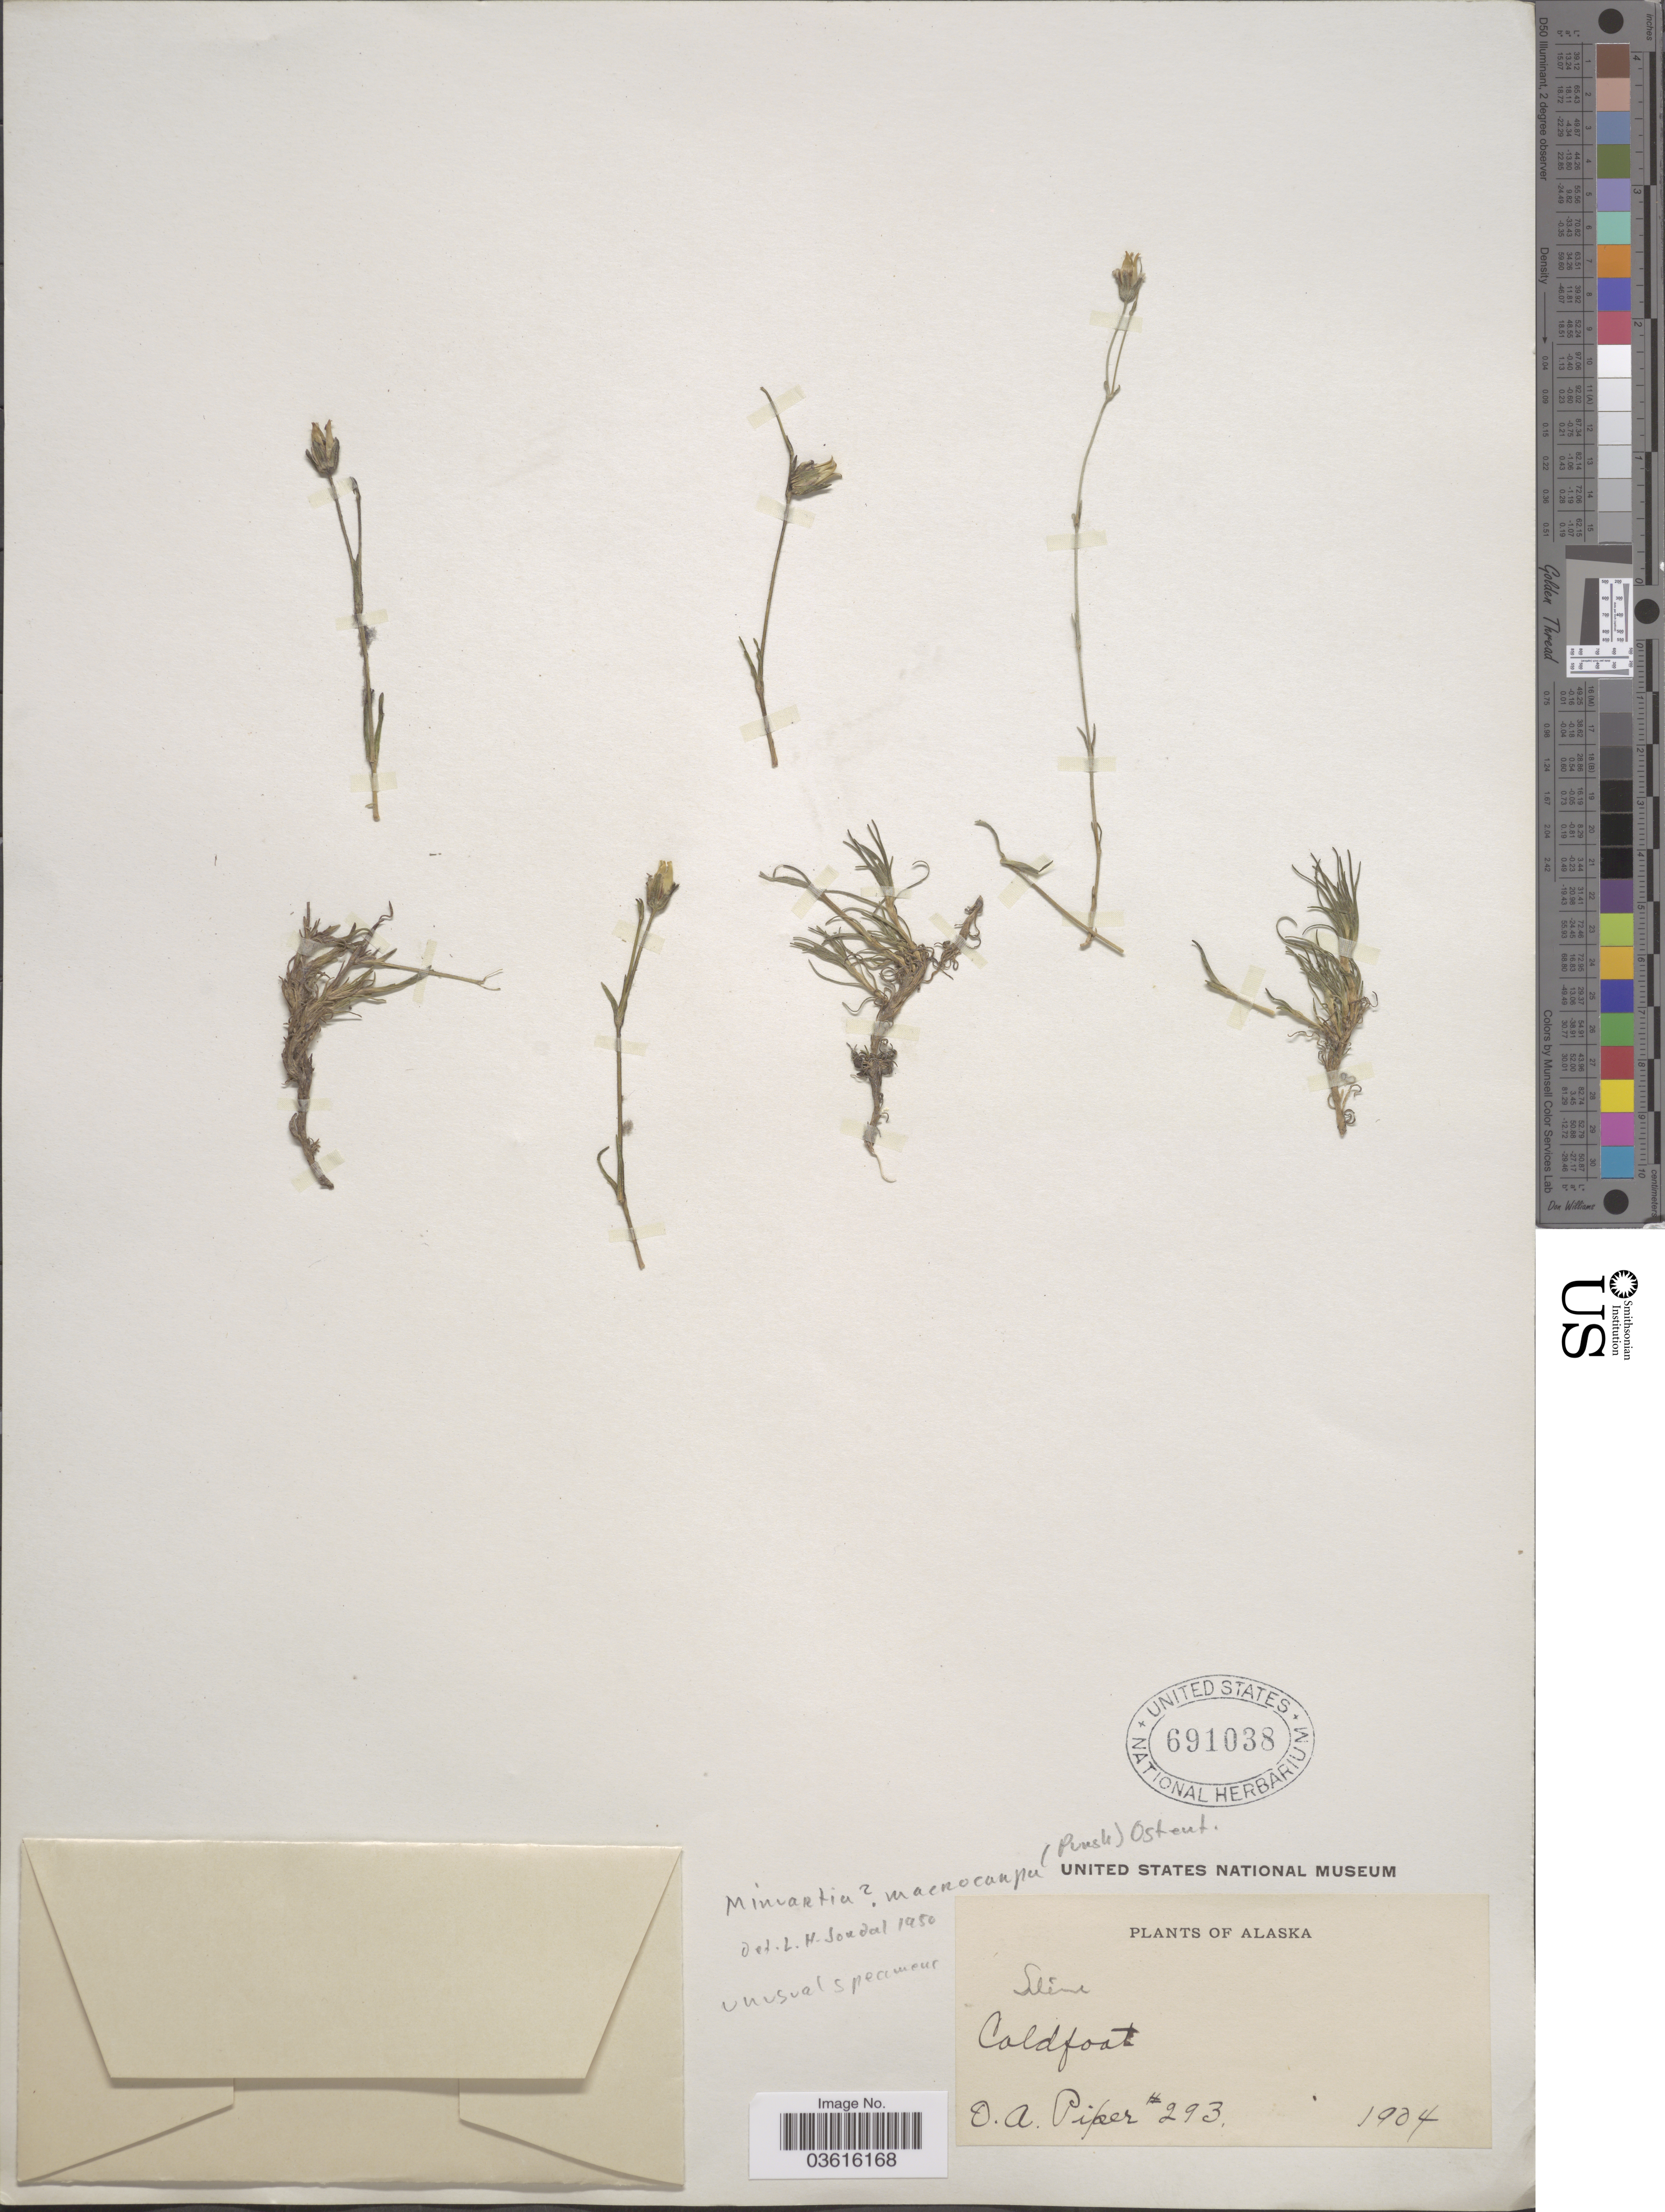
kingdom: Plantae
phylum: Tracheophyta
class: Magnoliopsida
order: Caryophyllales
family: Caryophyllaceae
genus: Pseudocherleria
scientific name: Pseudocherleria macrocarpa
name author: (Pursh) Dillenb. & Kadereit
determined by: U.S. National Herbarium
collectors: O. Piper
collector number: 293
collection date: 1904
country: United States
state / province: Alaska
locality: Coldfoot.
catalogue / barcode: US 691038